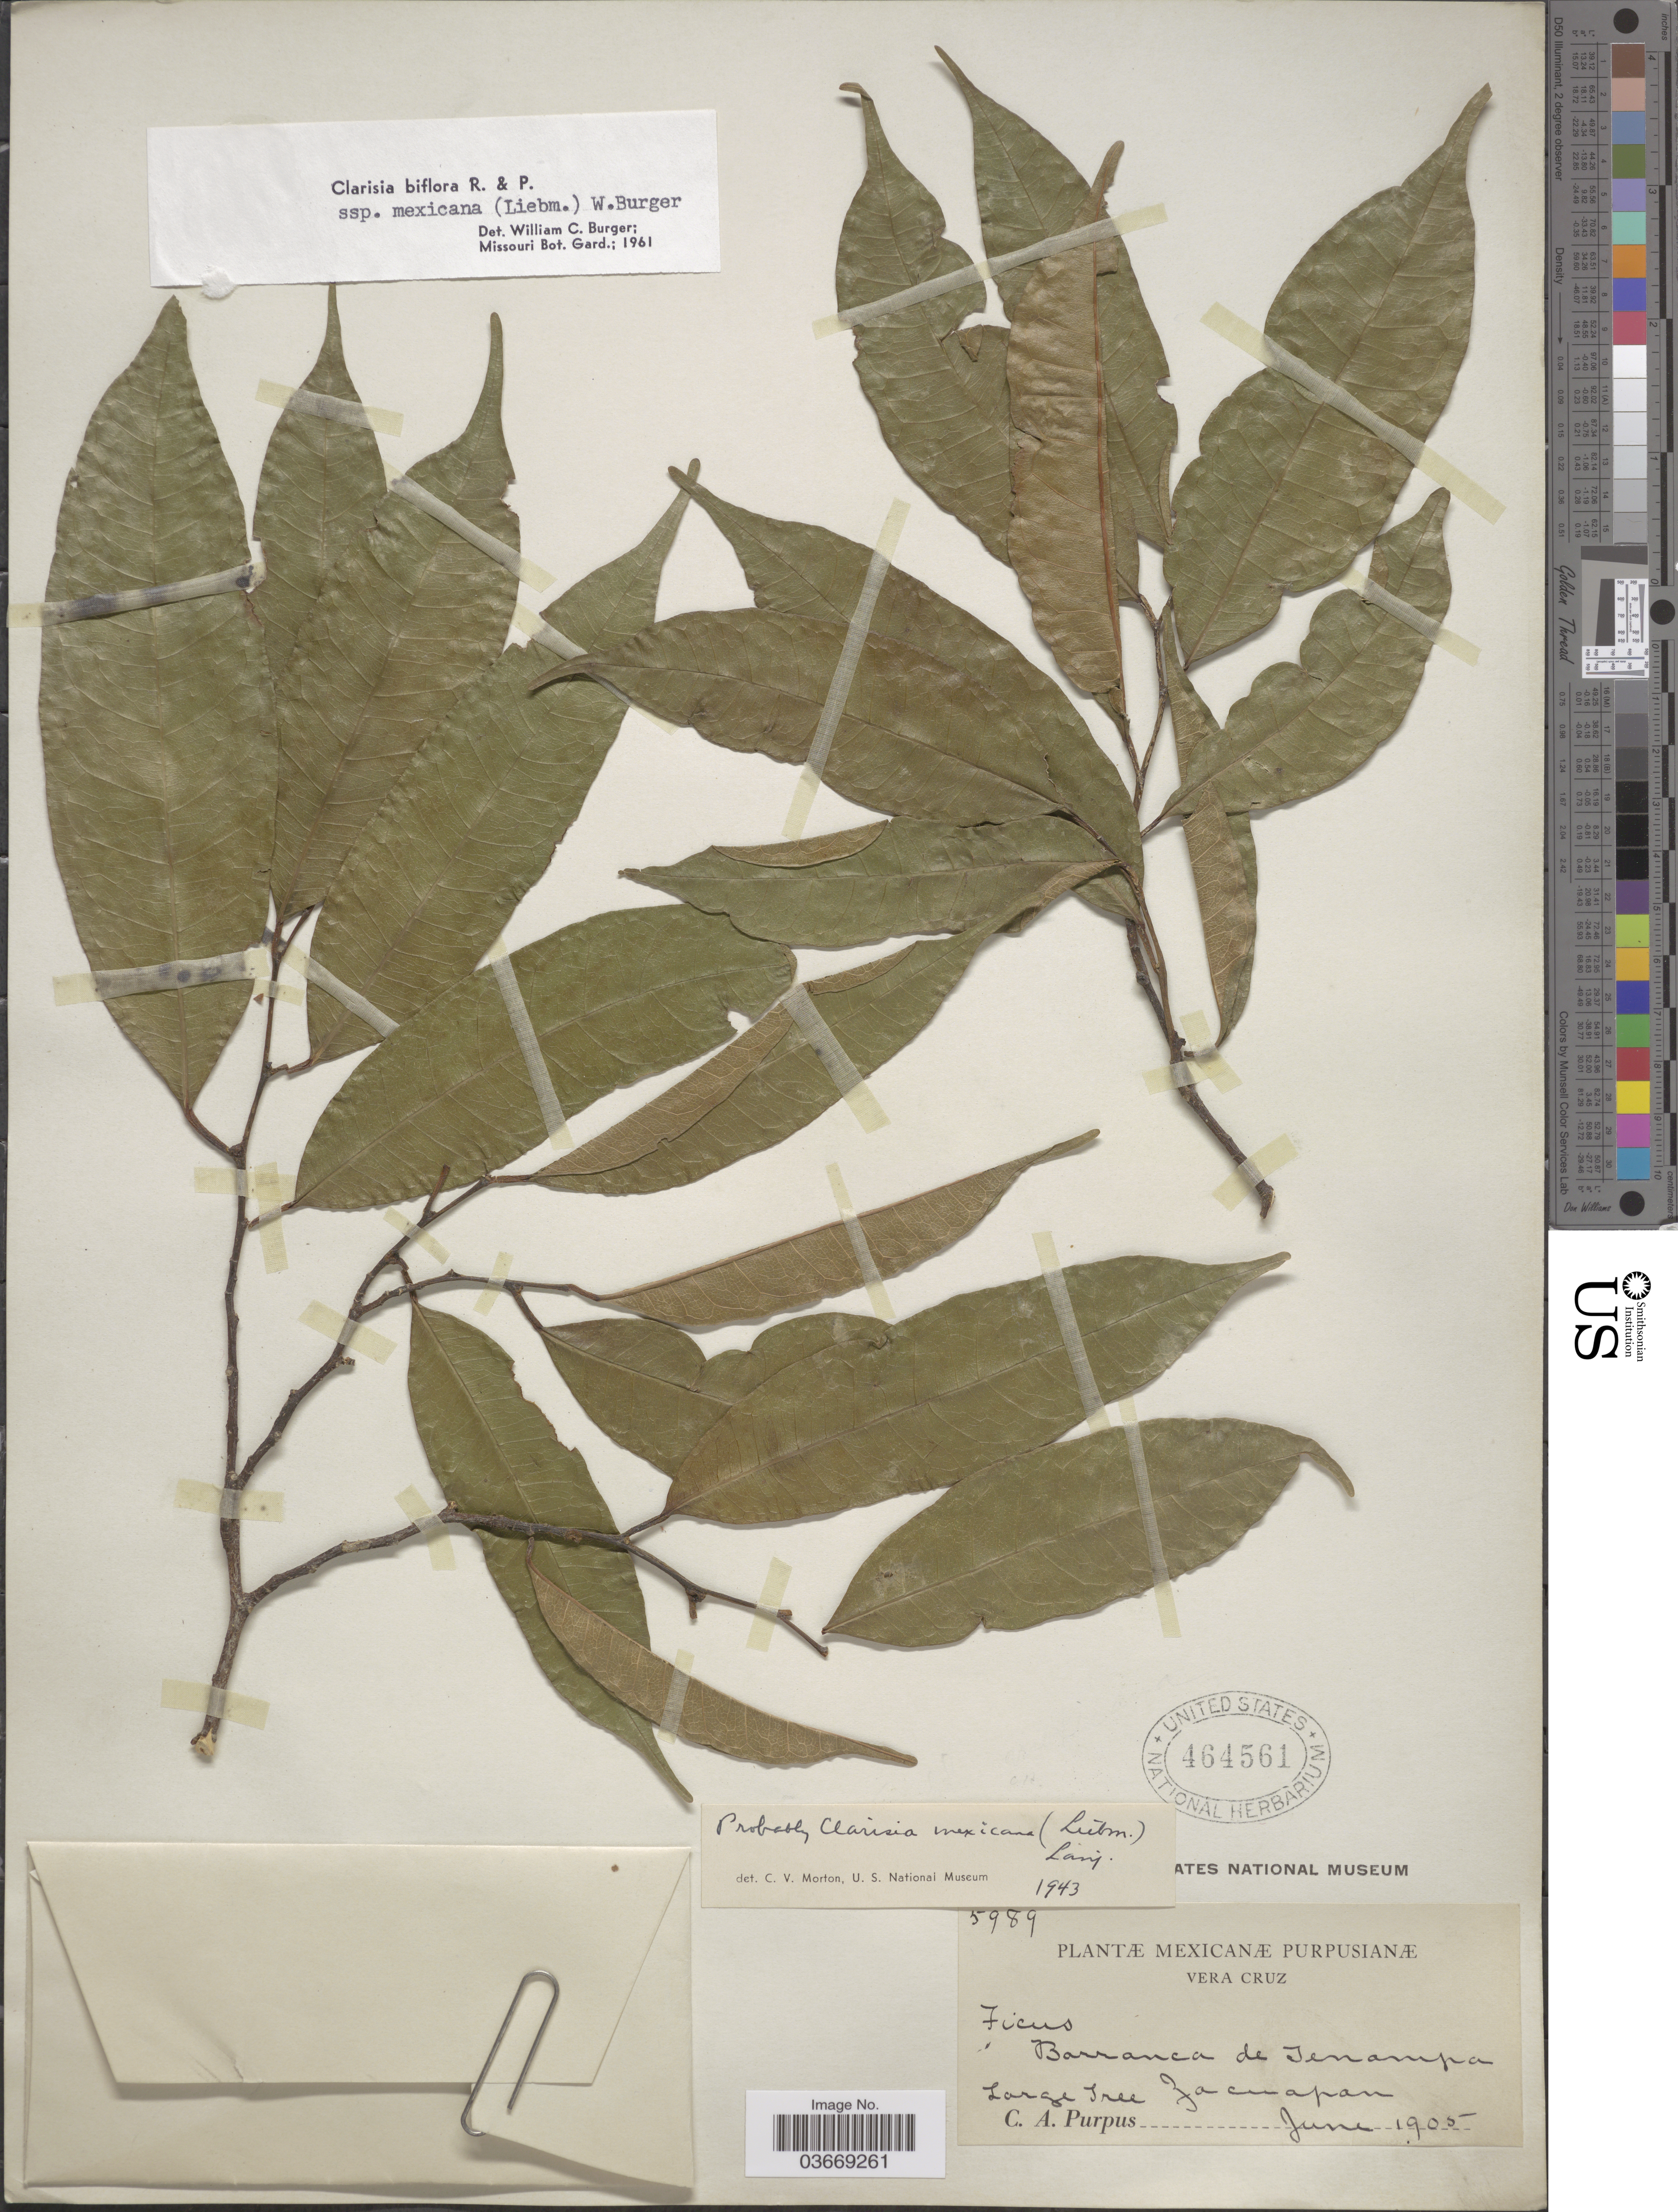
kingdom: Plantae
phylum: Tracheophyta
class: Magnoliopsida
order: Rosales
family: Moraceae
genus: Clarisia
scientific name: Clarisia biflora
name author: Ruiz & Pav.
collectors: C. A. Purpus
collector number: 5989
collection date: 1905-06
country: Mexico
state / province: Veracruz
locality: Vera Cruz. Barranca de Tenampa. Zacuapan.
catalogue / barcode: US 464561